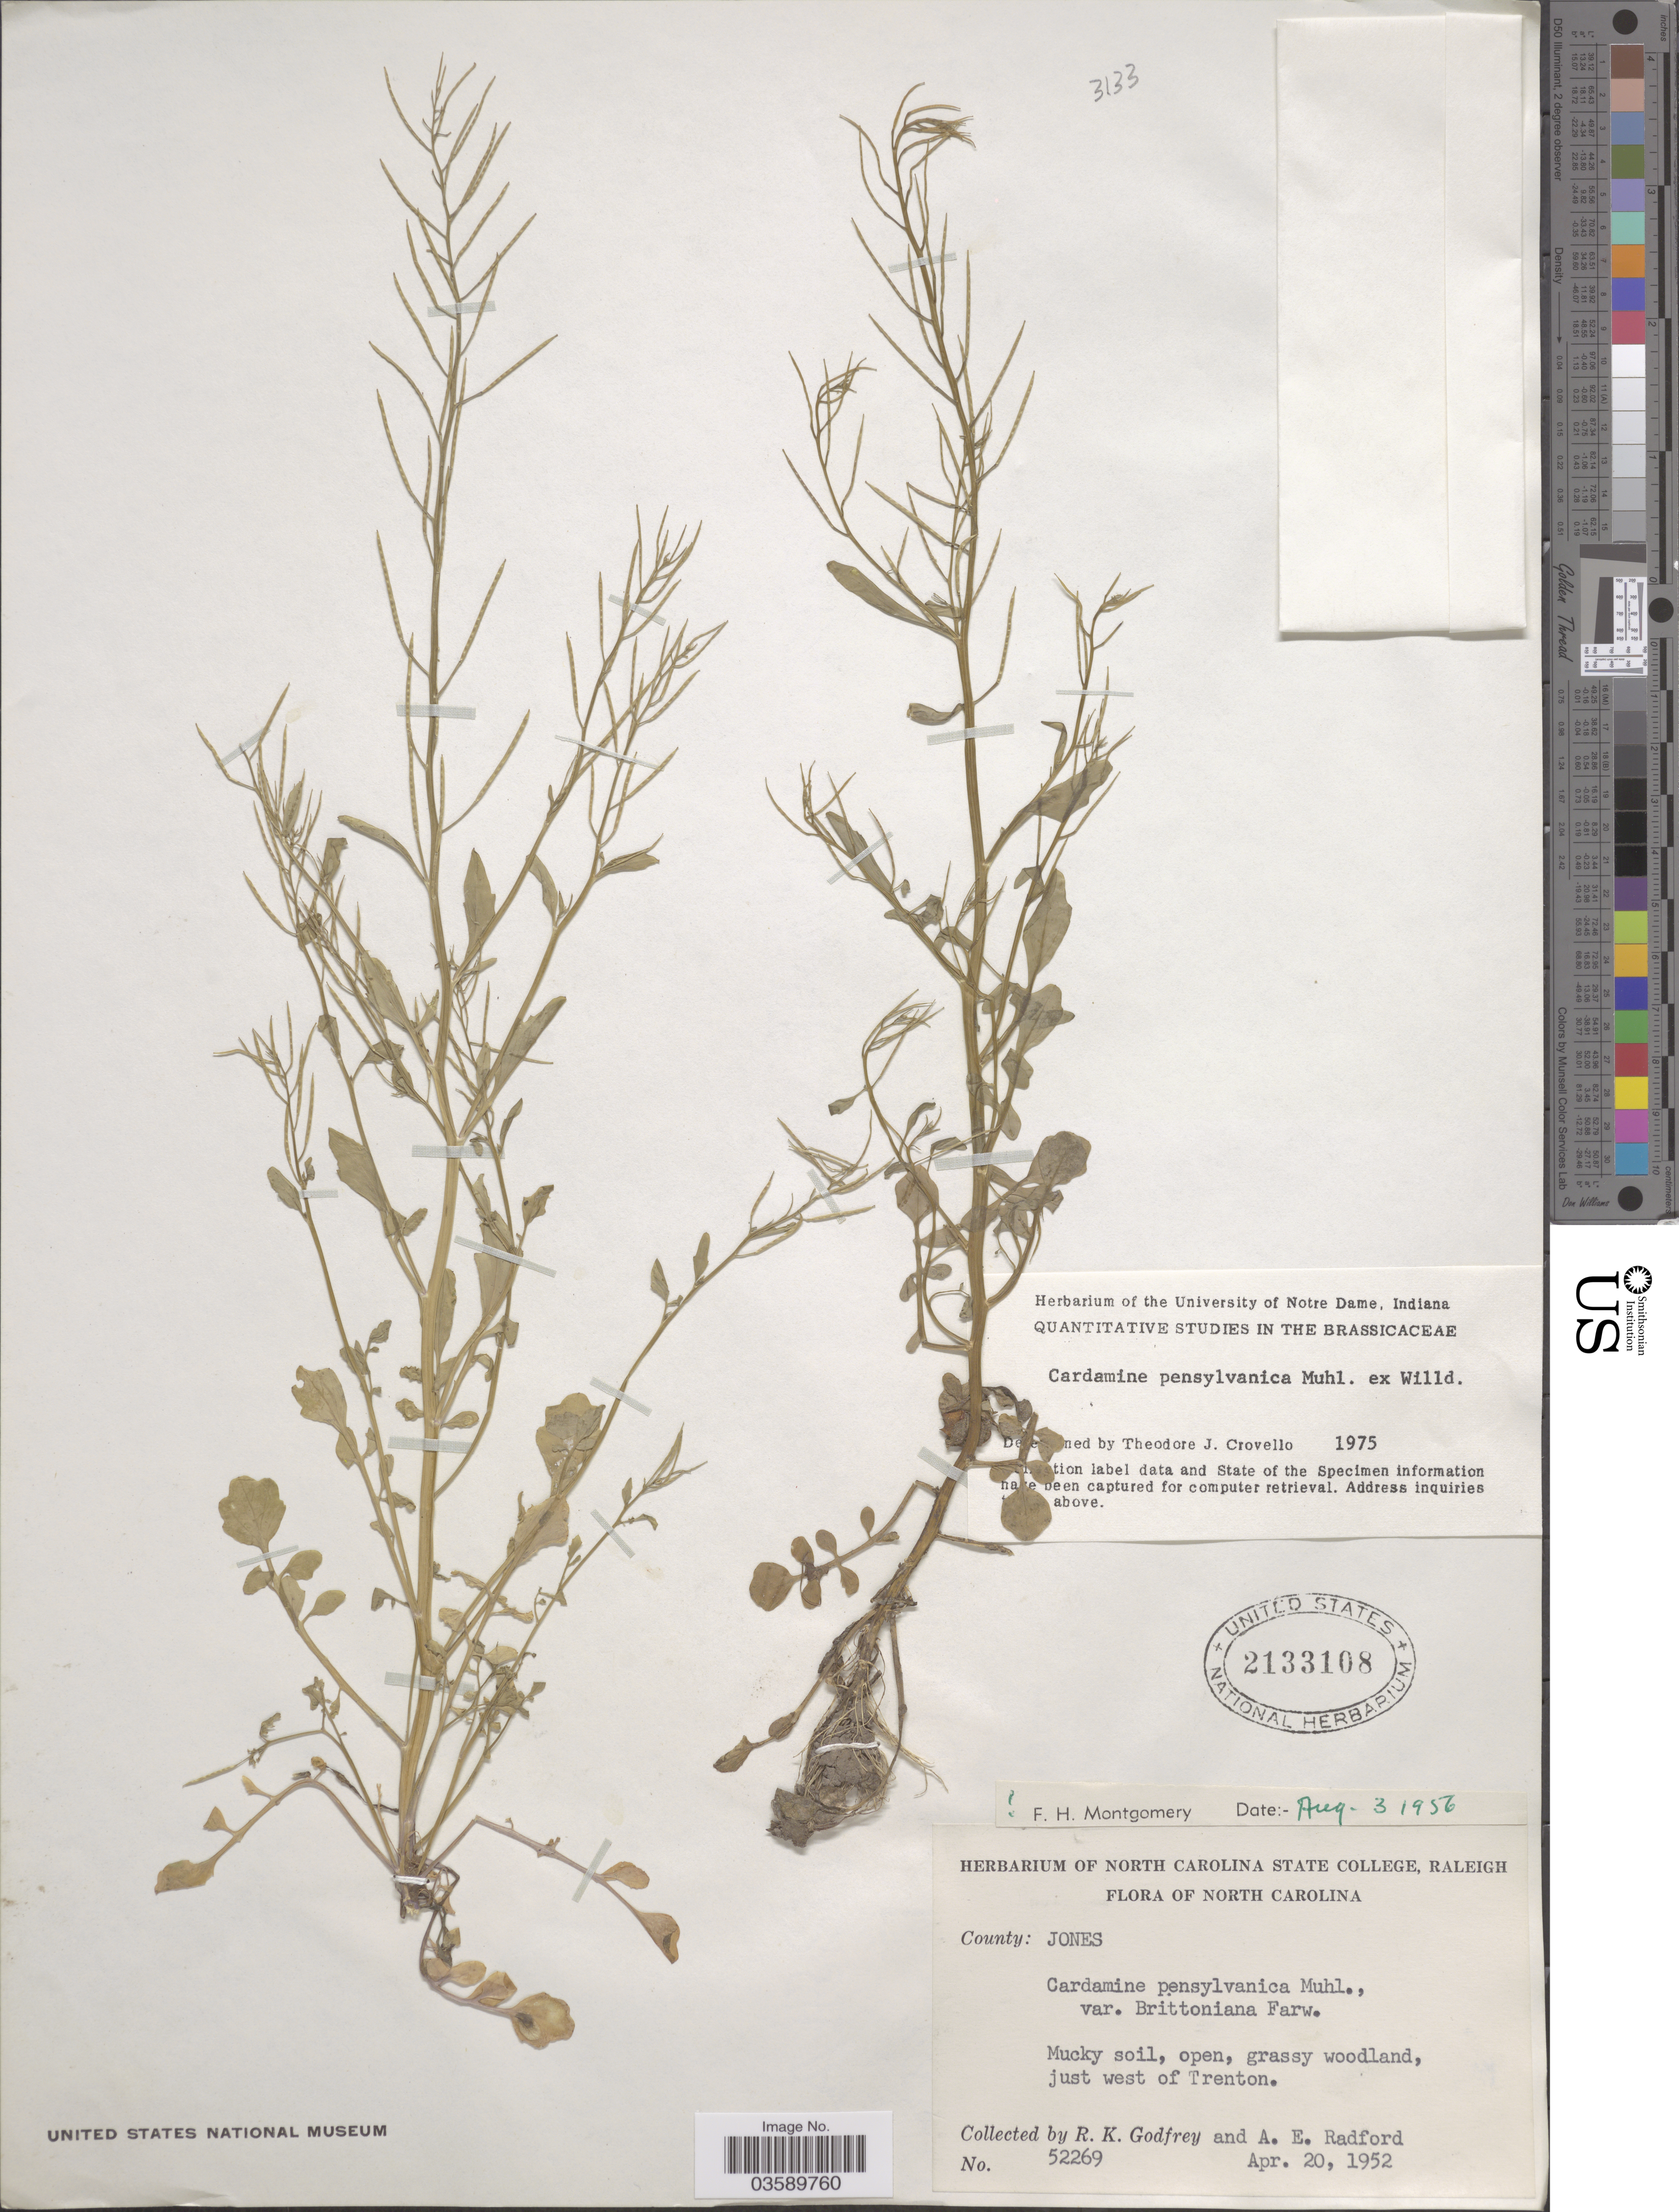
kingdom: Plantae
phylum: Tracheophyta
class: Magnoliopsida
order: Brassicales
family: Brassicaceae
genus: Cardamine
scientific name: Cardamine pensylvanica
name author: Muhl. ex Willd.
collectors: R. K. Godfrey & A. E. Radford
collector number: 52269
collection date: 1952-04-20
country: United States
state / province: North Carolina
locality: County: Jones. Just west of Trenton.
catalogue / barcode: US 2133108